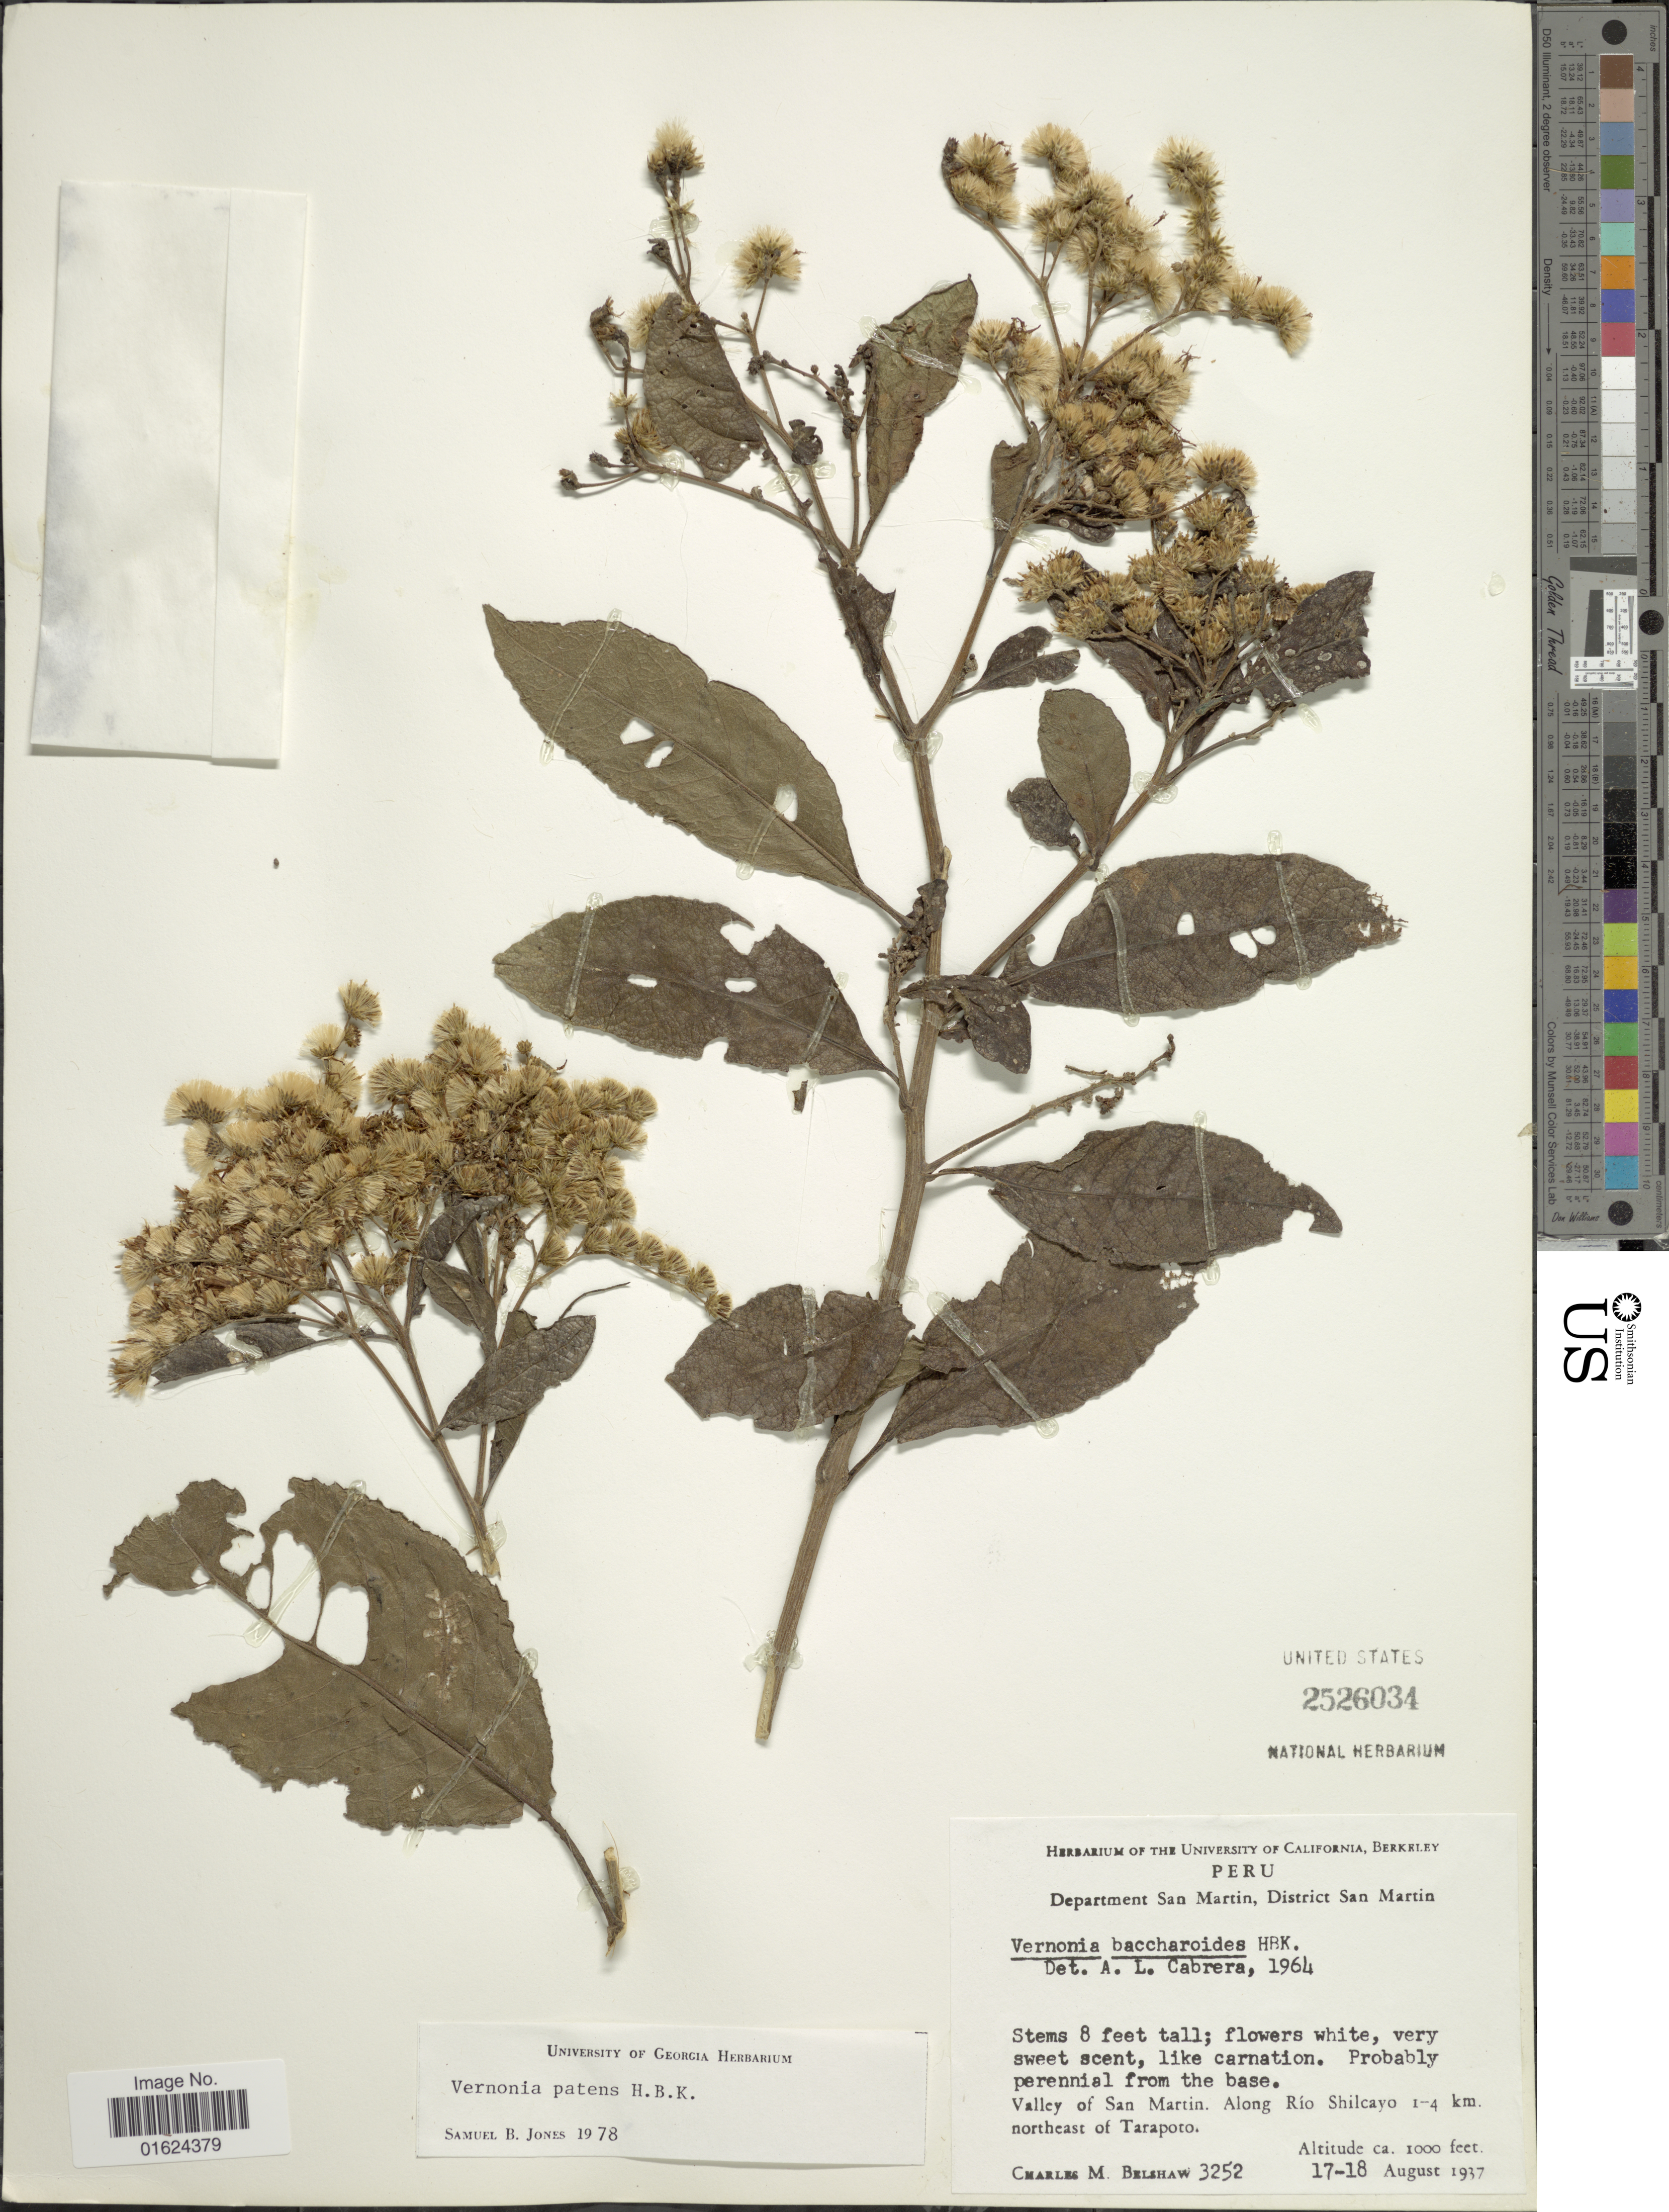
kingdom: Plantae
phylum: Tracheophyta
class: Magnoliopsida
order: Asterales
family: Asteraceae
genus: Vernonanthura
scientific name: Vernonanthura patens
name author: (Kunth) H. Rob.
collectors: C. Shaw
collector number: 3252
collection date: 1937-08-17/1937-08-18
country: Peru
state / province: San Martín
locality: Department San Martin, District San Martin, Valley of San Martin, Along Rio Shilcayo 1-4 km northeast of Tarapoto.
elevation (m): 305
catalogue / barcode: US 2526034